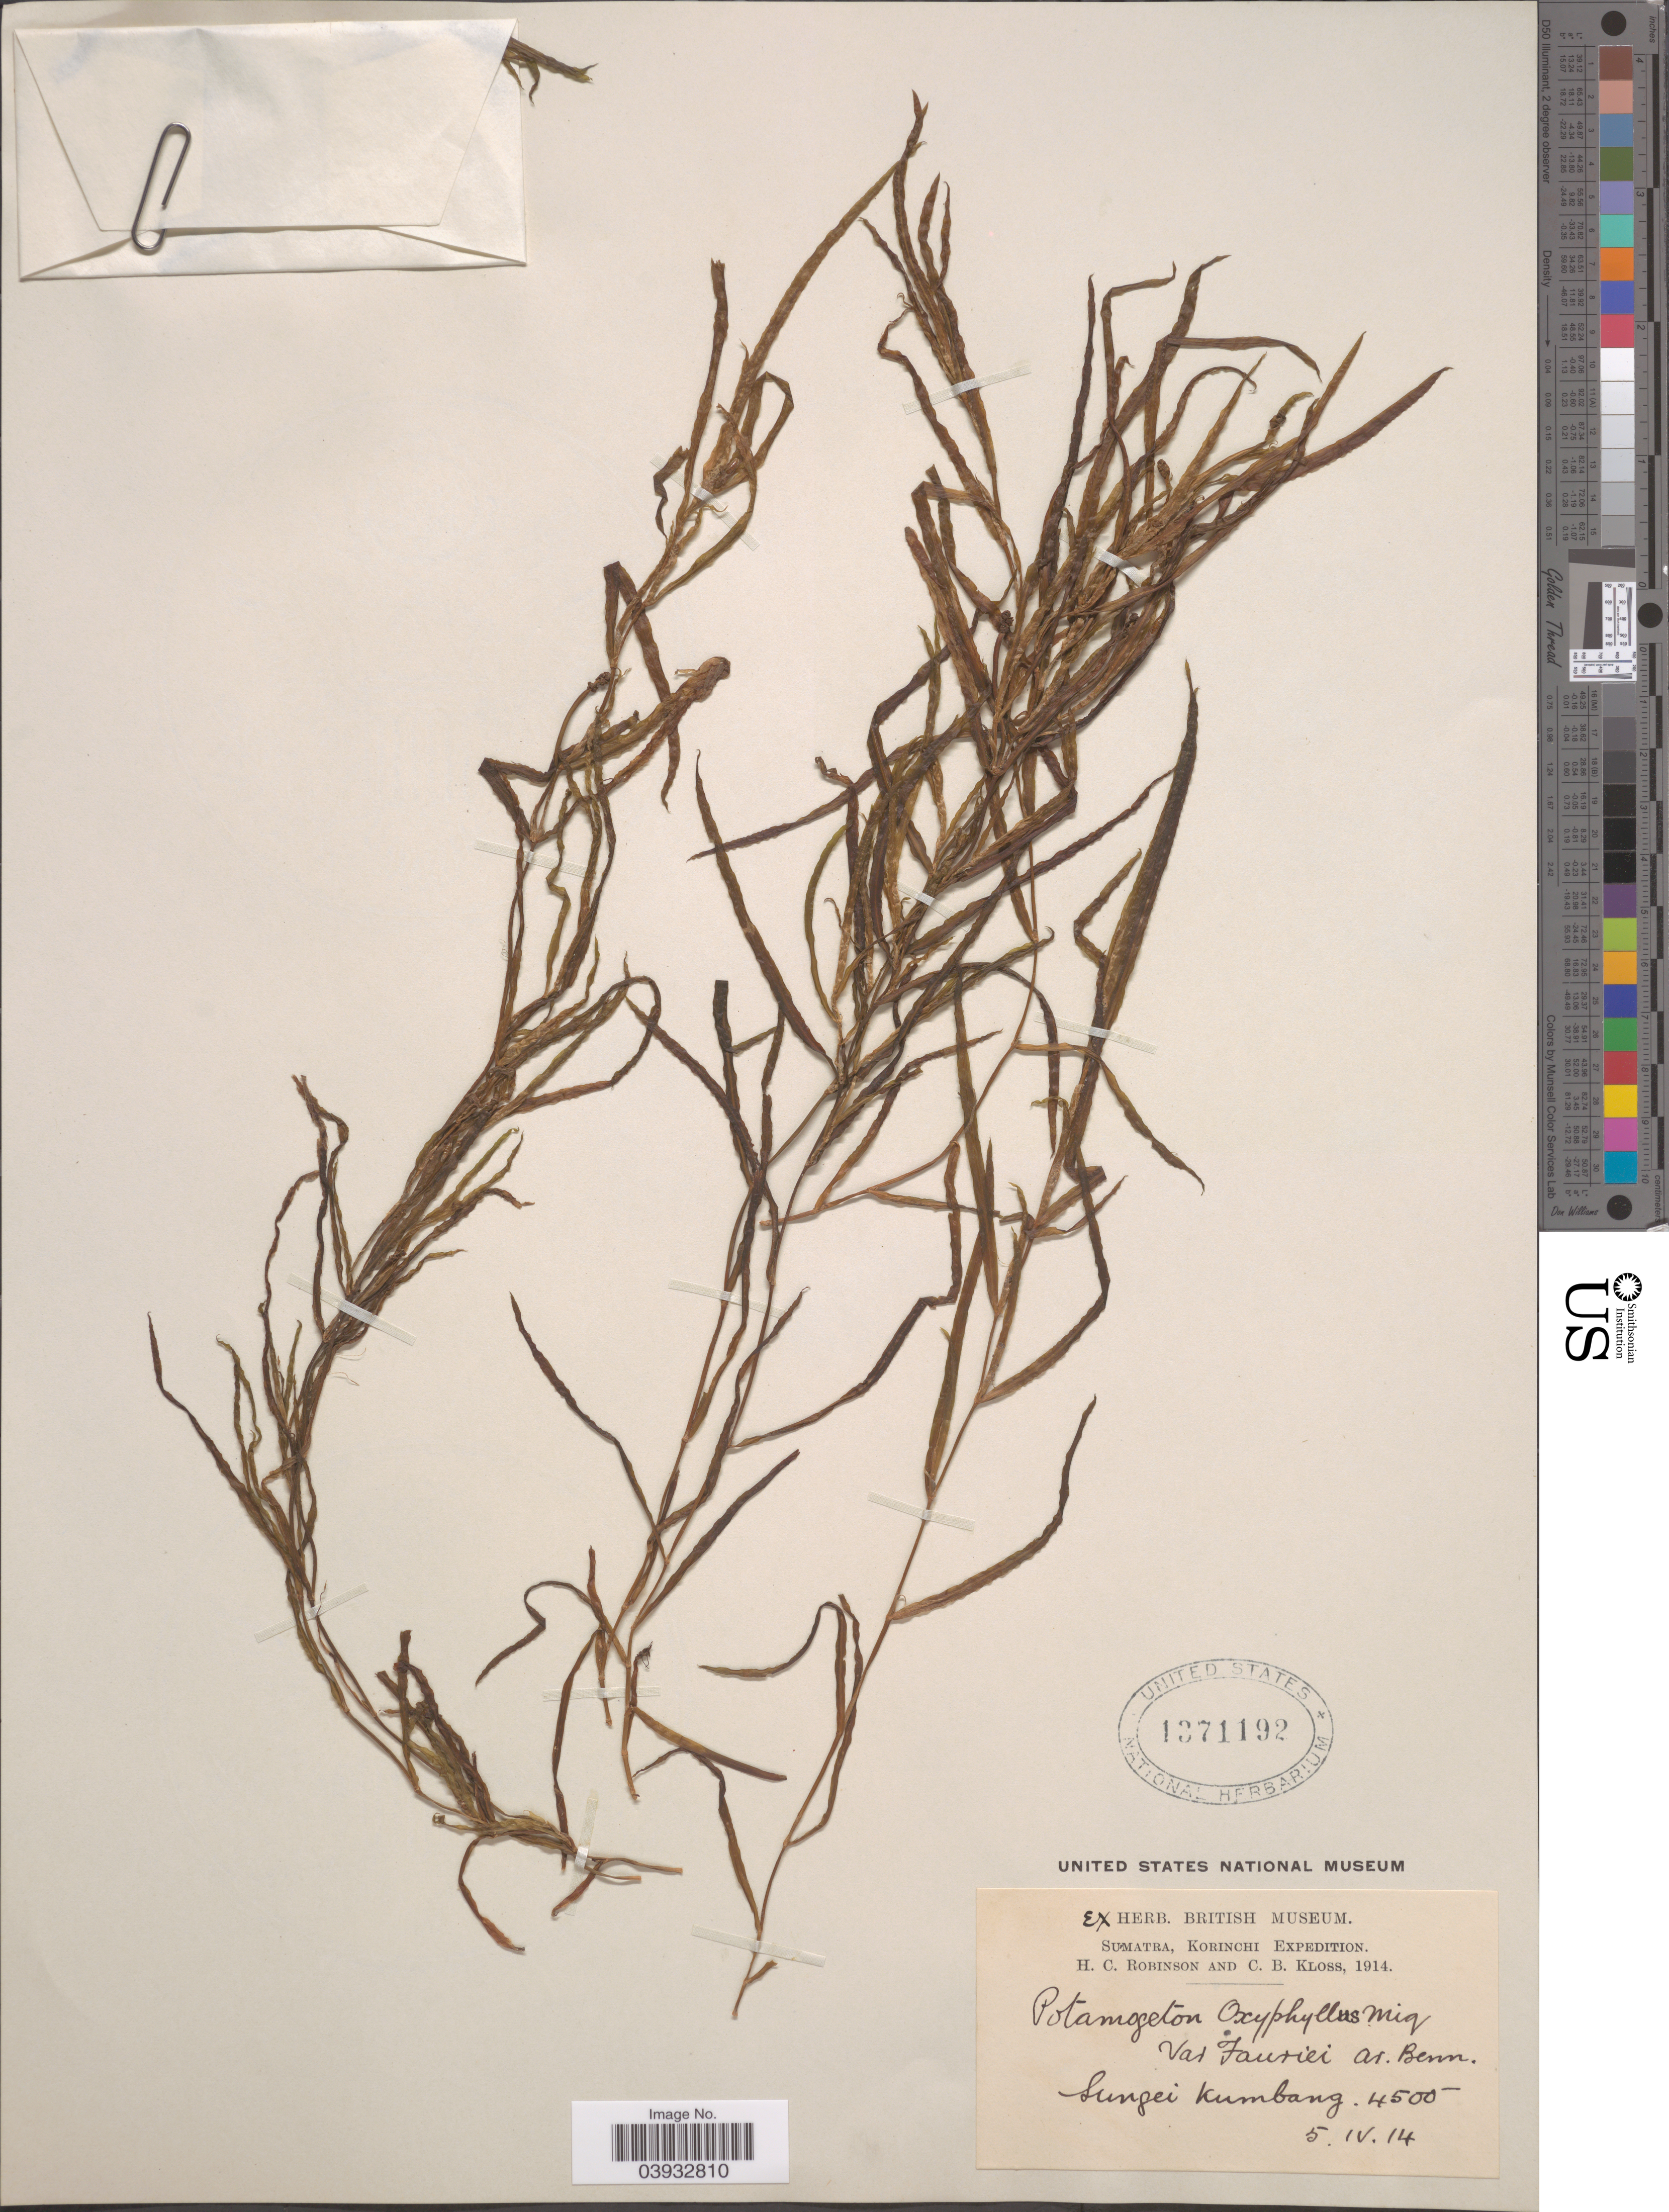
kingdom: Plantae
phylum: Tracheophyta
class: Liliopsida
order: Alismatales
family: Potamogetonaceae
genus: Potamogeton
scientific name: Potamogeton oxyphyllus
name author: Miq.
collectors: H. C. Robinson & C. Kloss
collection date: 1914-04-05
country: Indonesia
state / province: Sumatra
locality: Korinchi. Sungei Kumbang.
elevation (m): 1372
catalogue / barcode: US 1371192